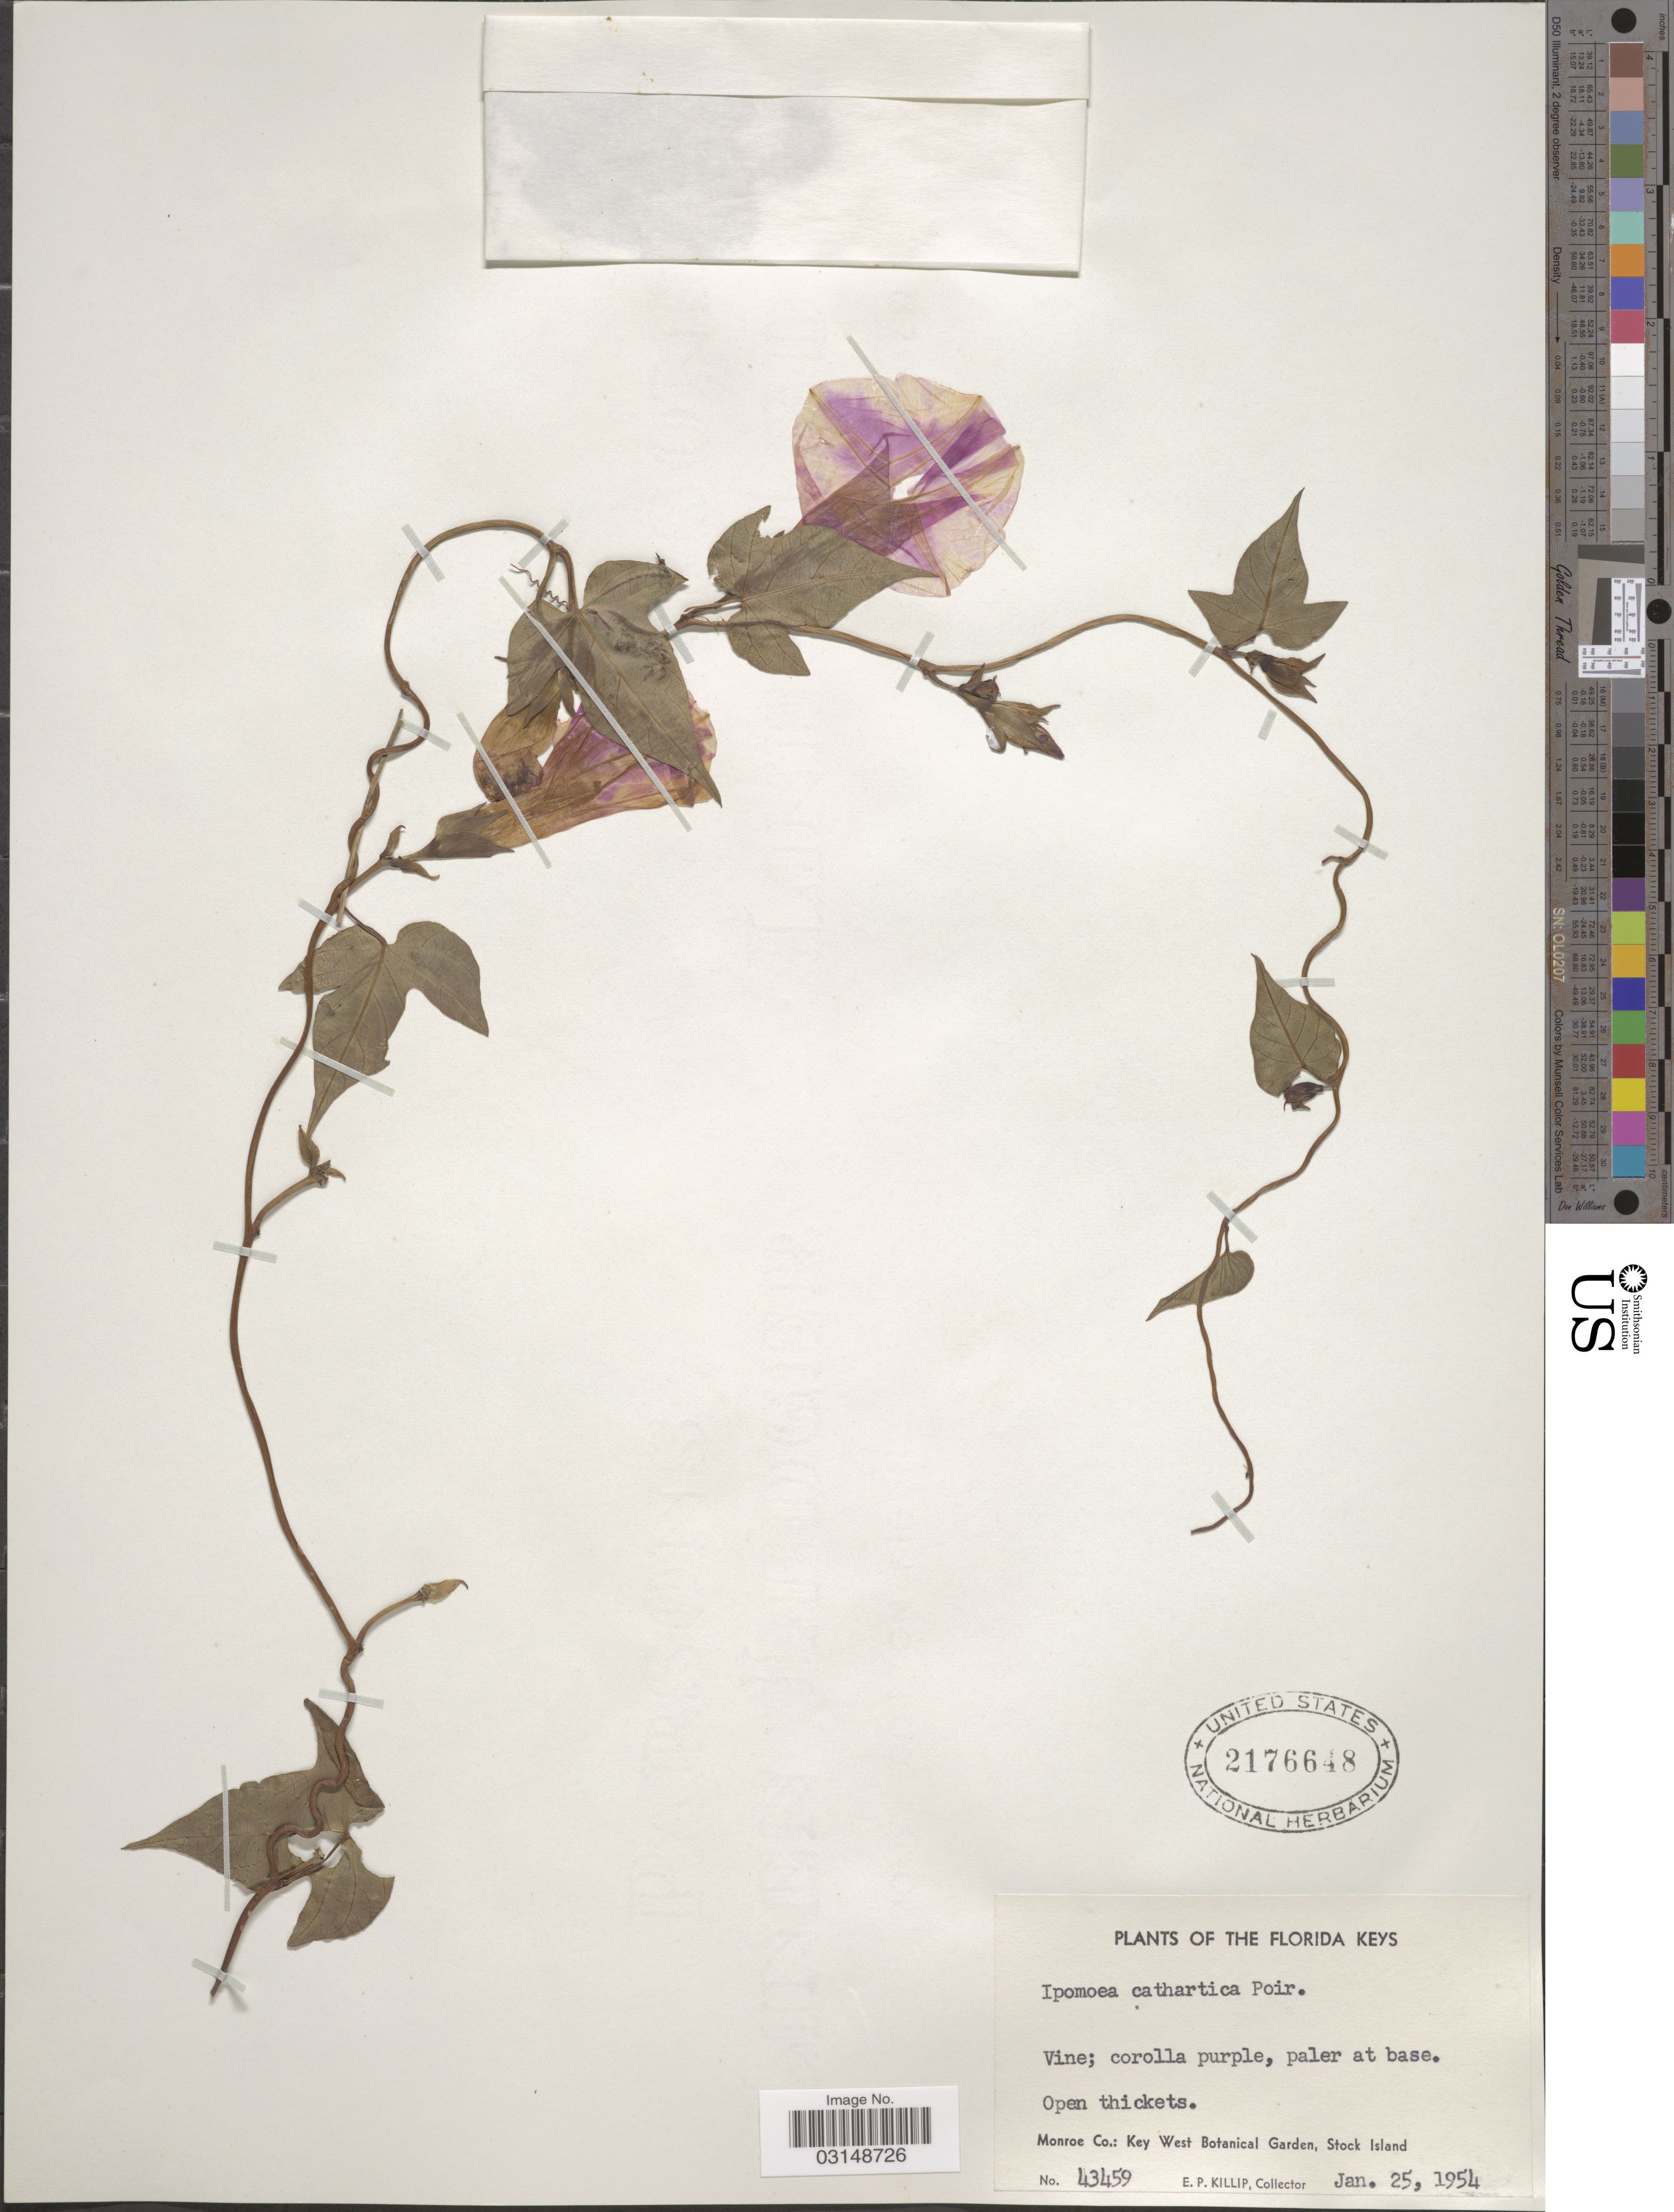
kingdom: Plantae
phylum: Tracheophyta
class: Magnoliopsida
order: Solanales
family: Convolvulaceae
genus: Ipomoea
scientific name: Ipomoea indica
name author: (Burm.) Merr.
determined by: Strong, Mark T., (BOT), Smithsonian Institution - National Museum of Natural History (UNITED STATES)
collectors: E. P. Killip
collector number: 43459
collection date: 1954-01-25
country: United States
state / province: Florida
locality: Florida Keys. Monroe Co.: Key West Botanical Garden, Stock Island.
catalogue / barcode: US 2176648